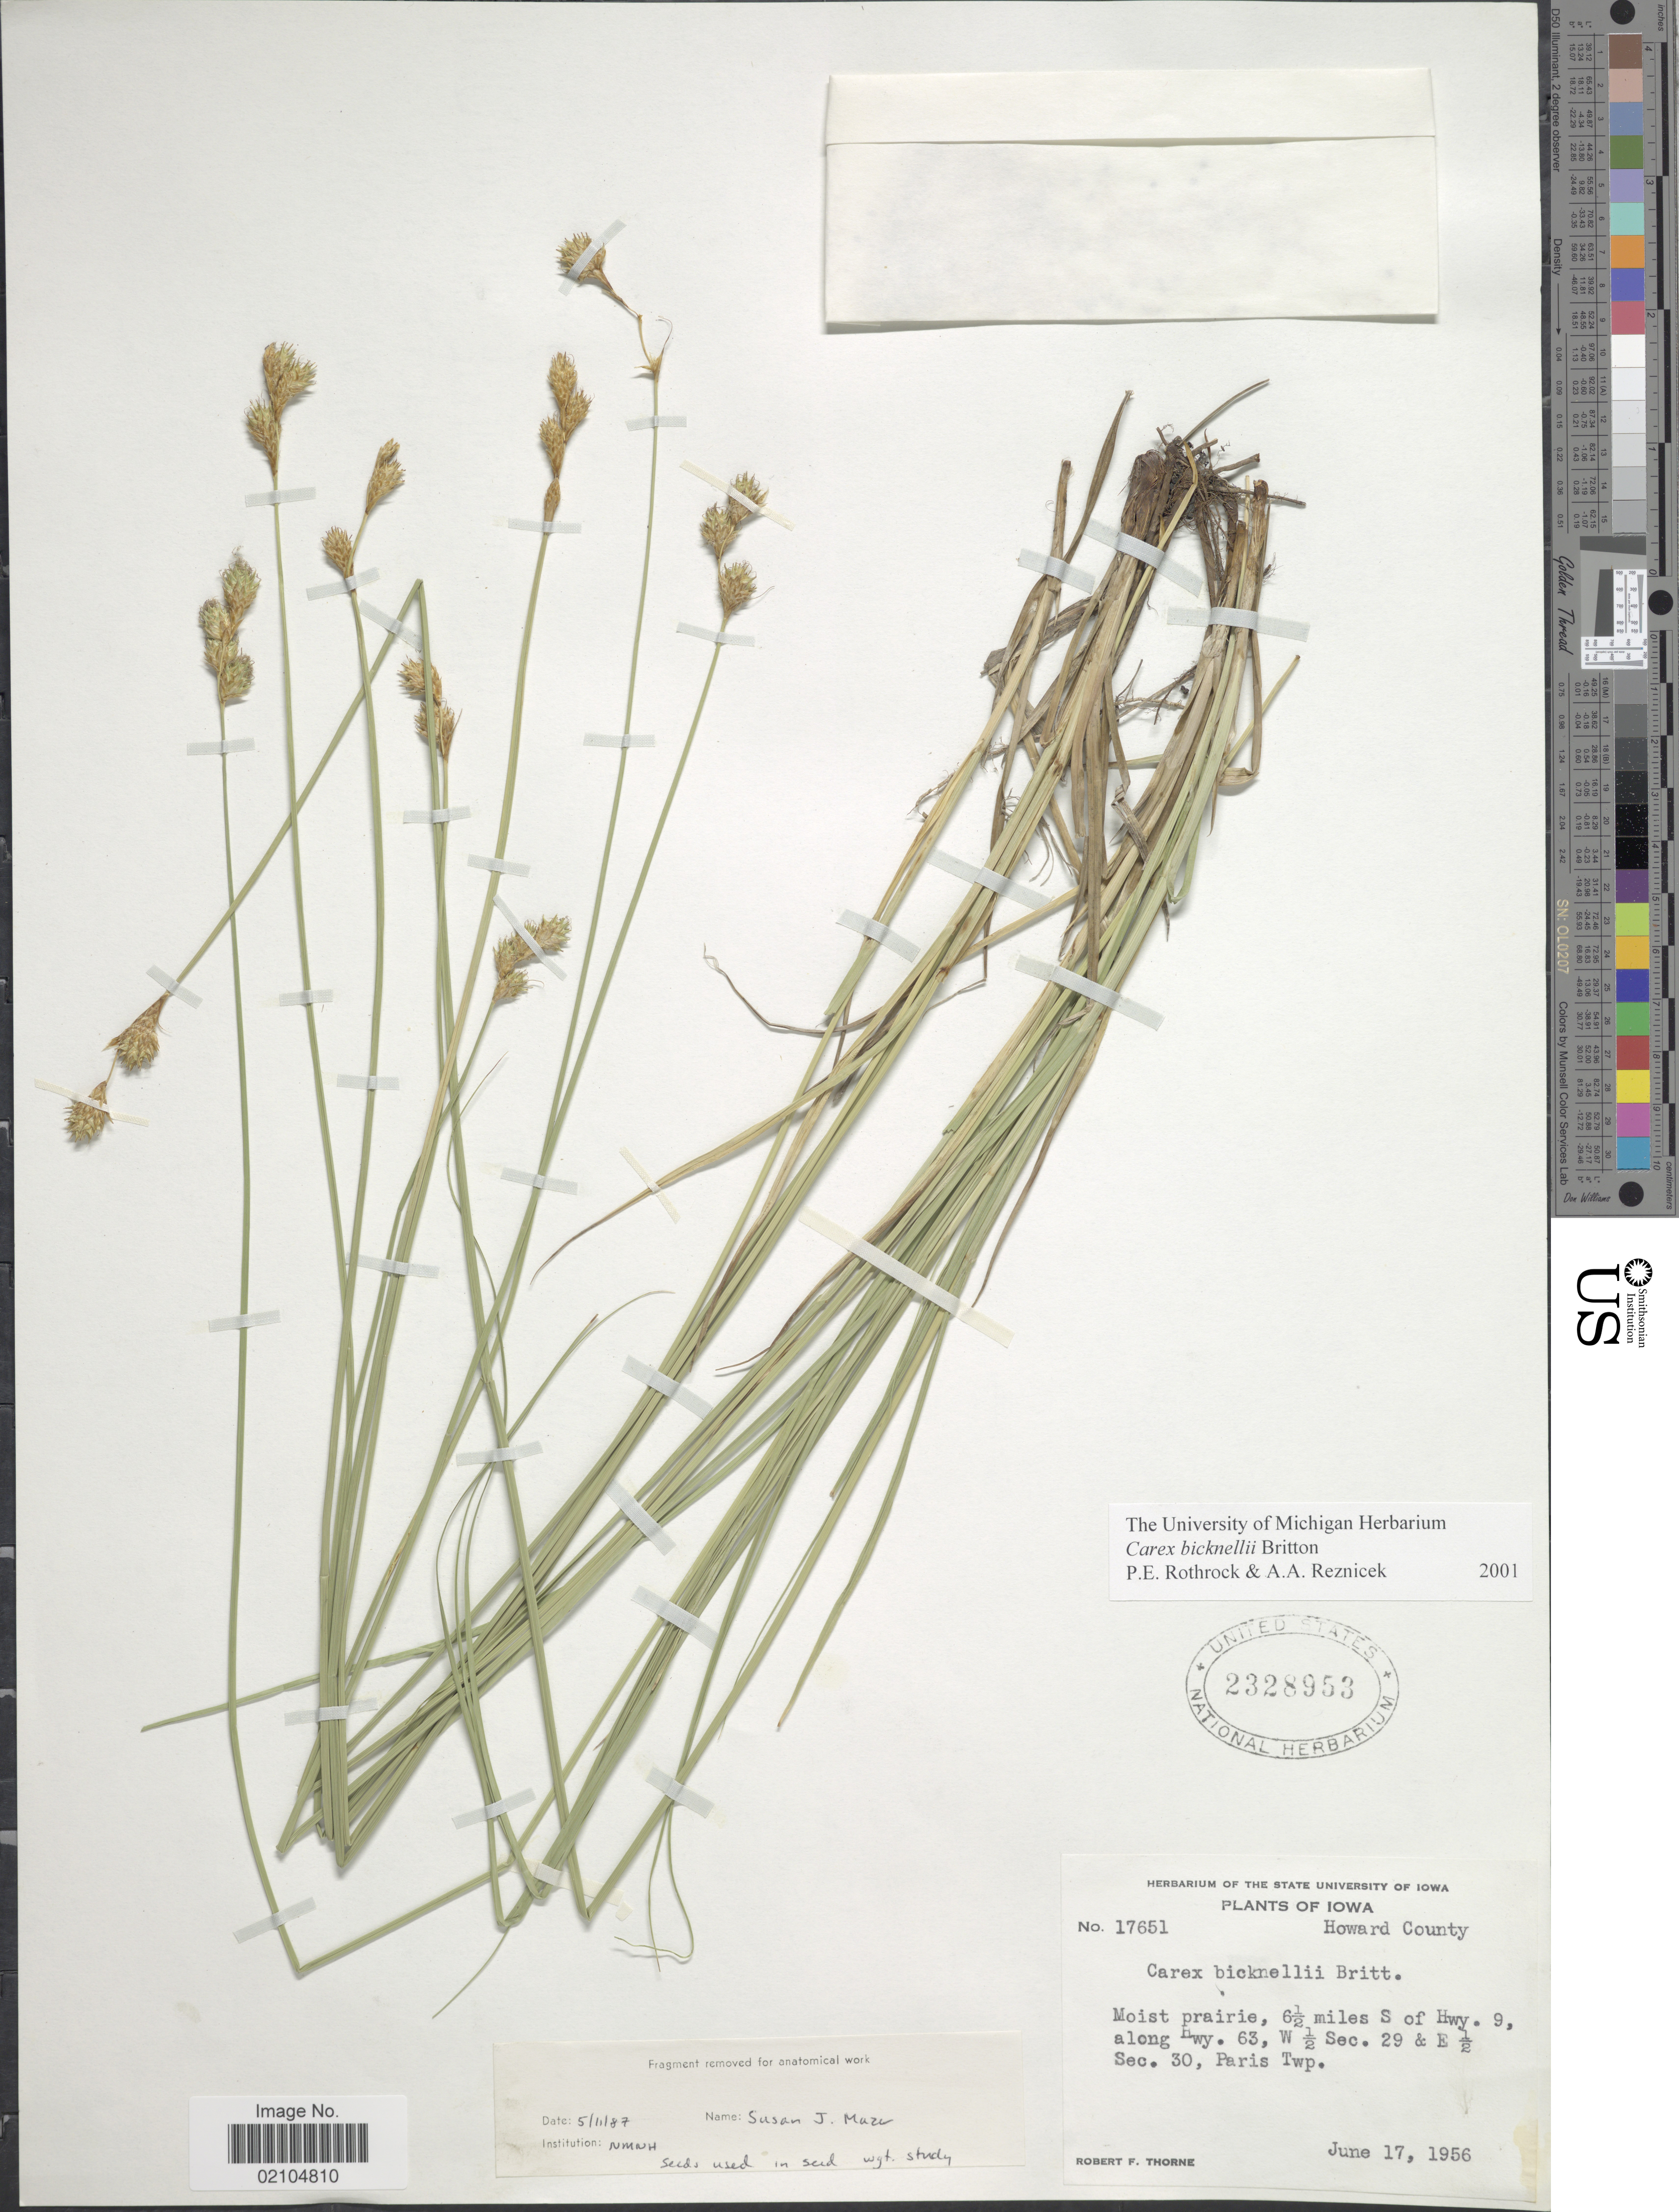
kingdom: Plantae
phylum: Tracheophyta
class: Liliopsida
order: Poales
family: Cyperaceae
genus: Carex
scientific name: Carex bicknellii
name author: Britton & A. Br.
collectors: R. F. Thorne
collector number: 17651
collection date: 1956-06-17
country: United States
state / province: Iowa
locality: Howard County, Moist prairie, 6 1/2 miles S of Hwy.9, along Hwy. 63, W 1/2 Sec. 29 & E 1/2 Sec. 30, Paris Twp.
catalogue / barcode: US 2328953